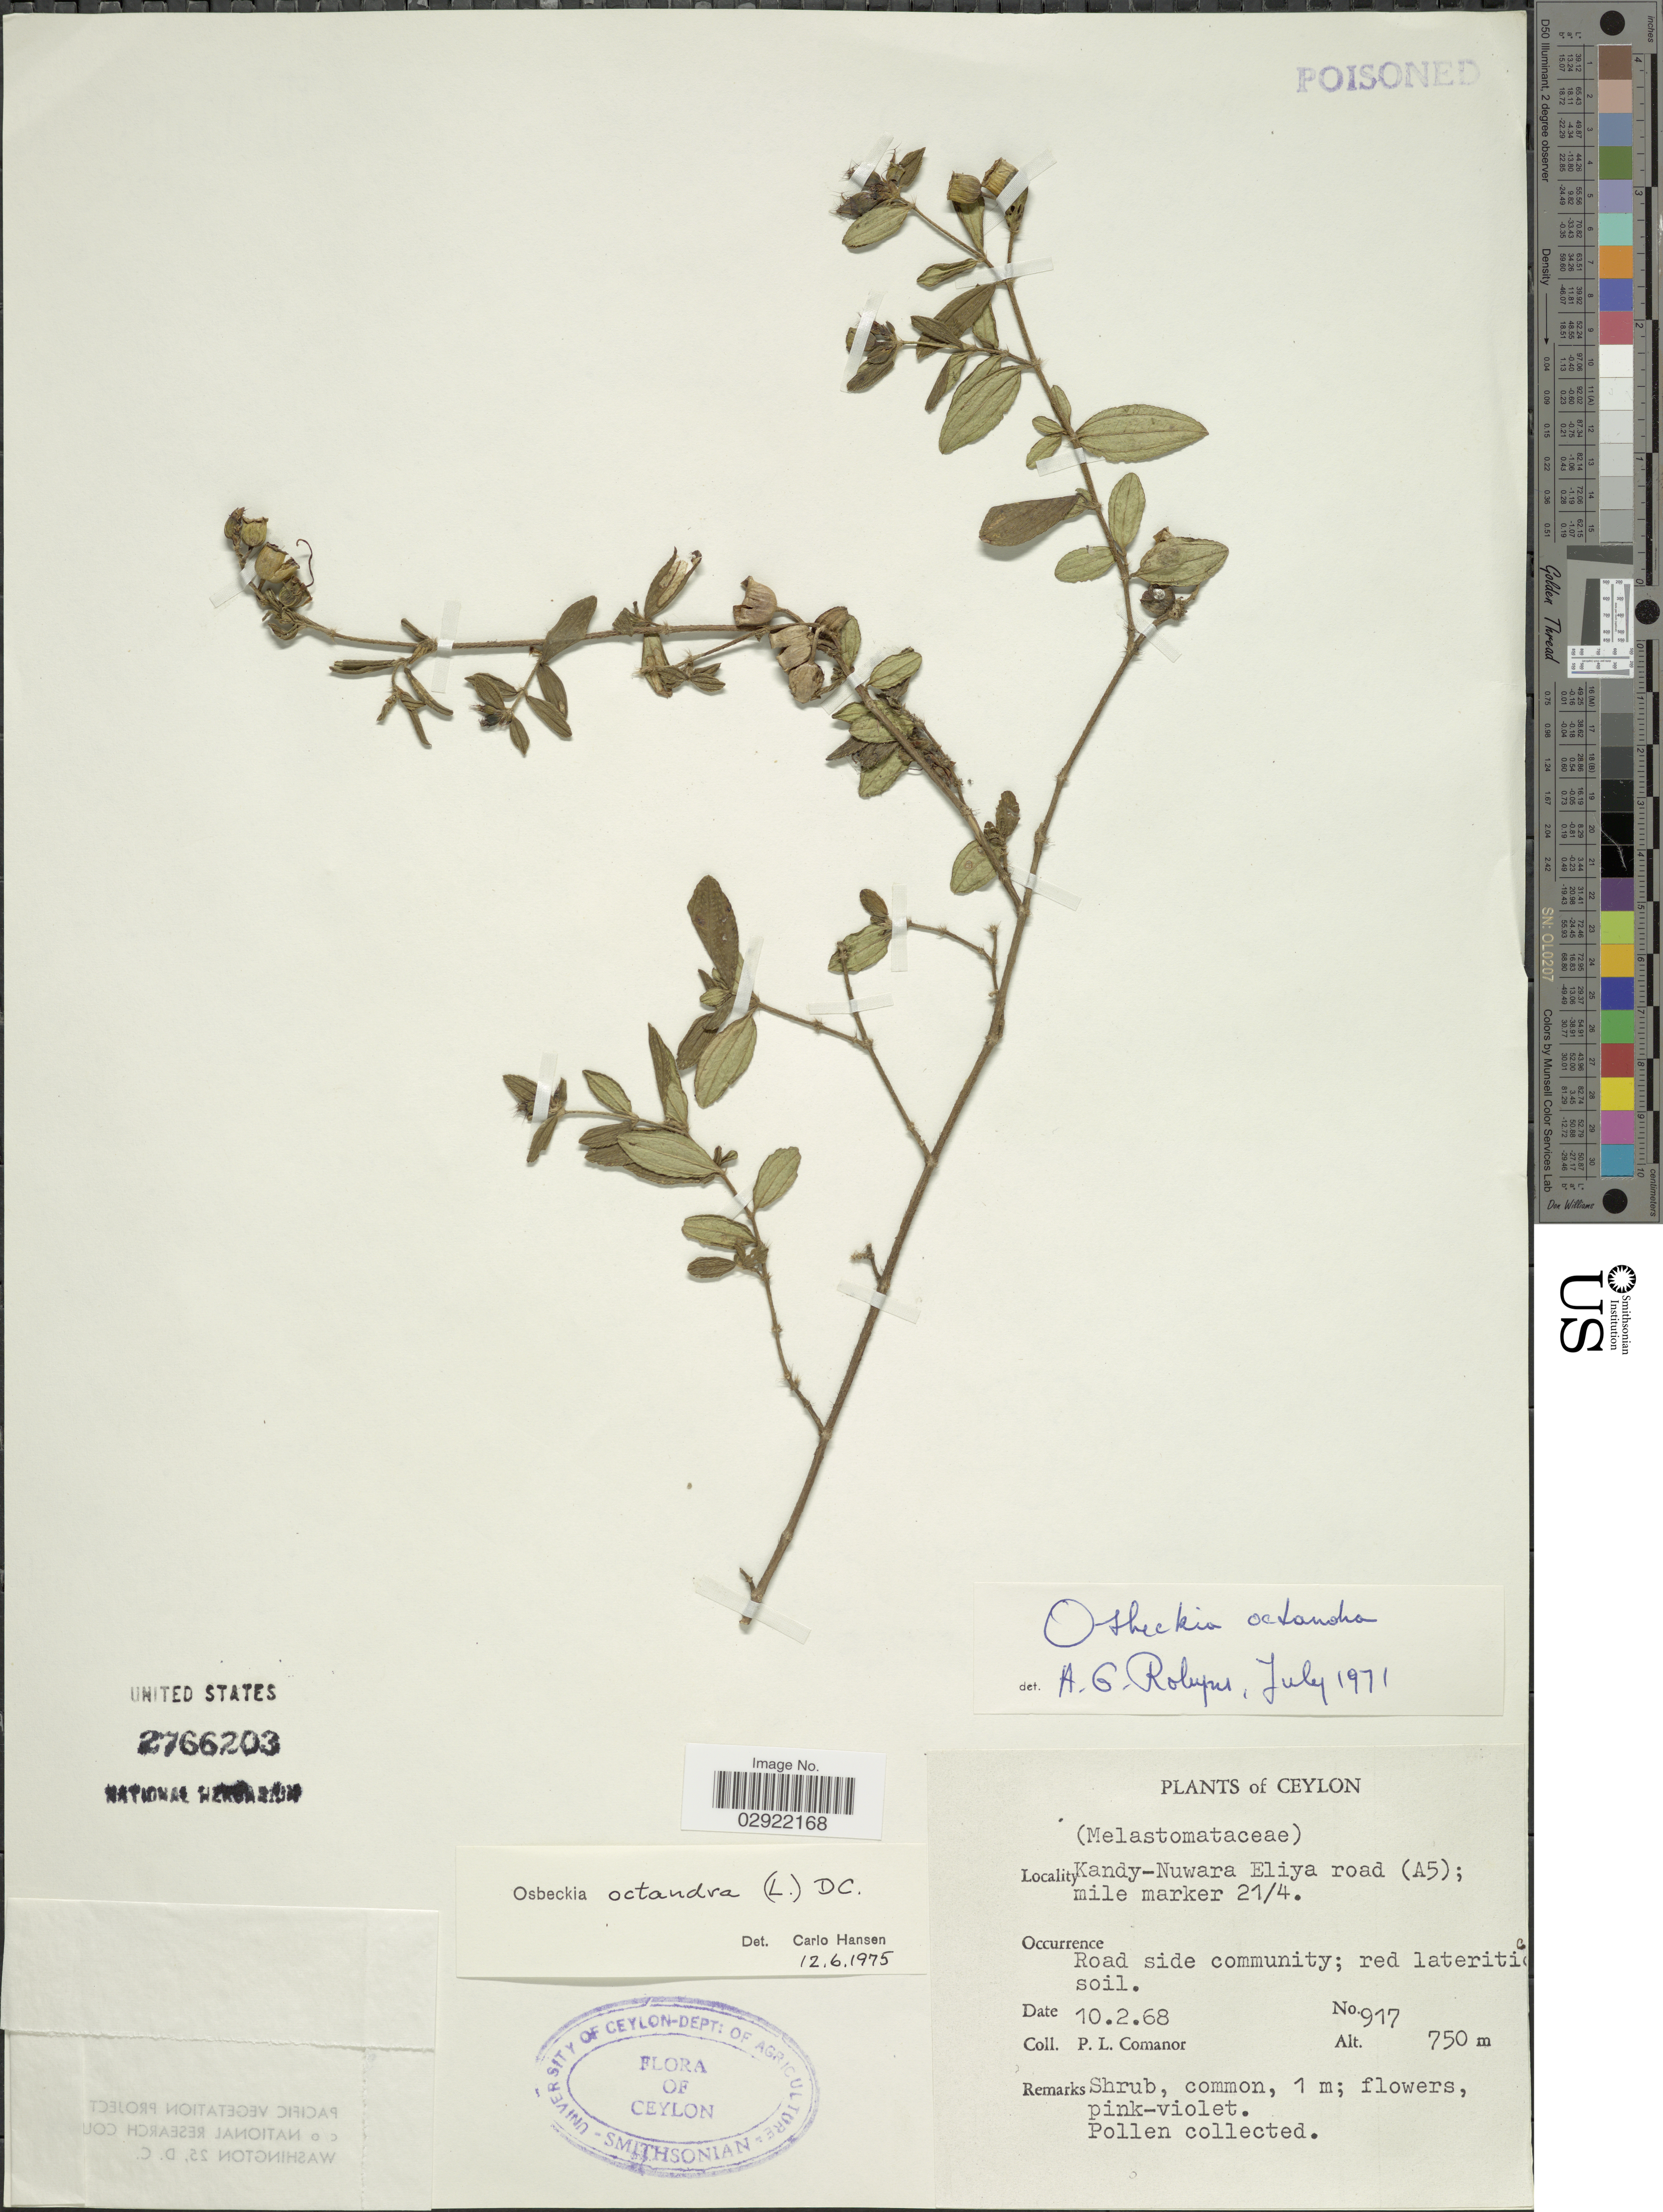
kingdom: Plantae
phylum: Tracheophyta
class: Magnoliopsida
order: Myrtales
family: Melastomataceae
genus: Osbeckia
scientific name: Osbeckia octandra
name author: DC.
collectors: P. Comanor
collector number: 917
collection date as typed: Transcribed d/m/y: 10/2/68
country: Sri Lanka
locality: Ceylon. Kandy-Nuwara ELiya road (A5); mile marker 21/4.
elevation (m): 750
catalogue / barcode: US 2766203